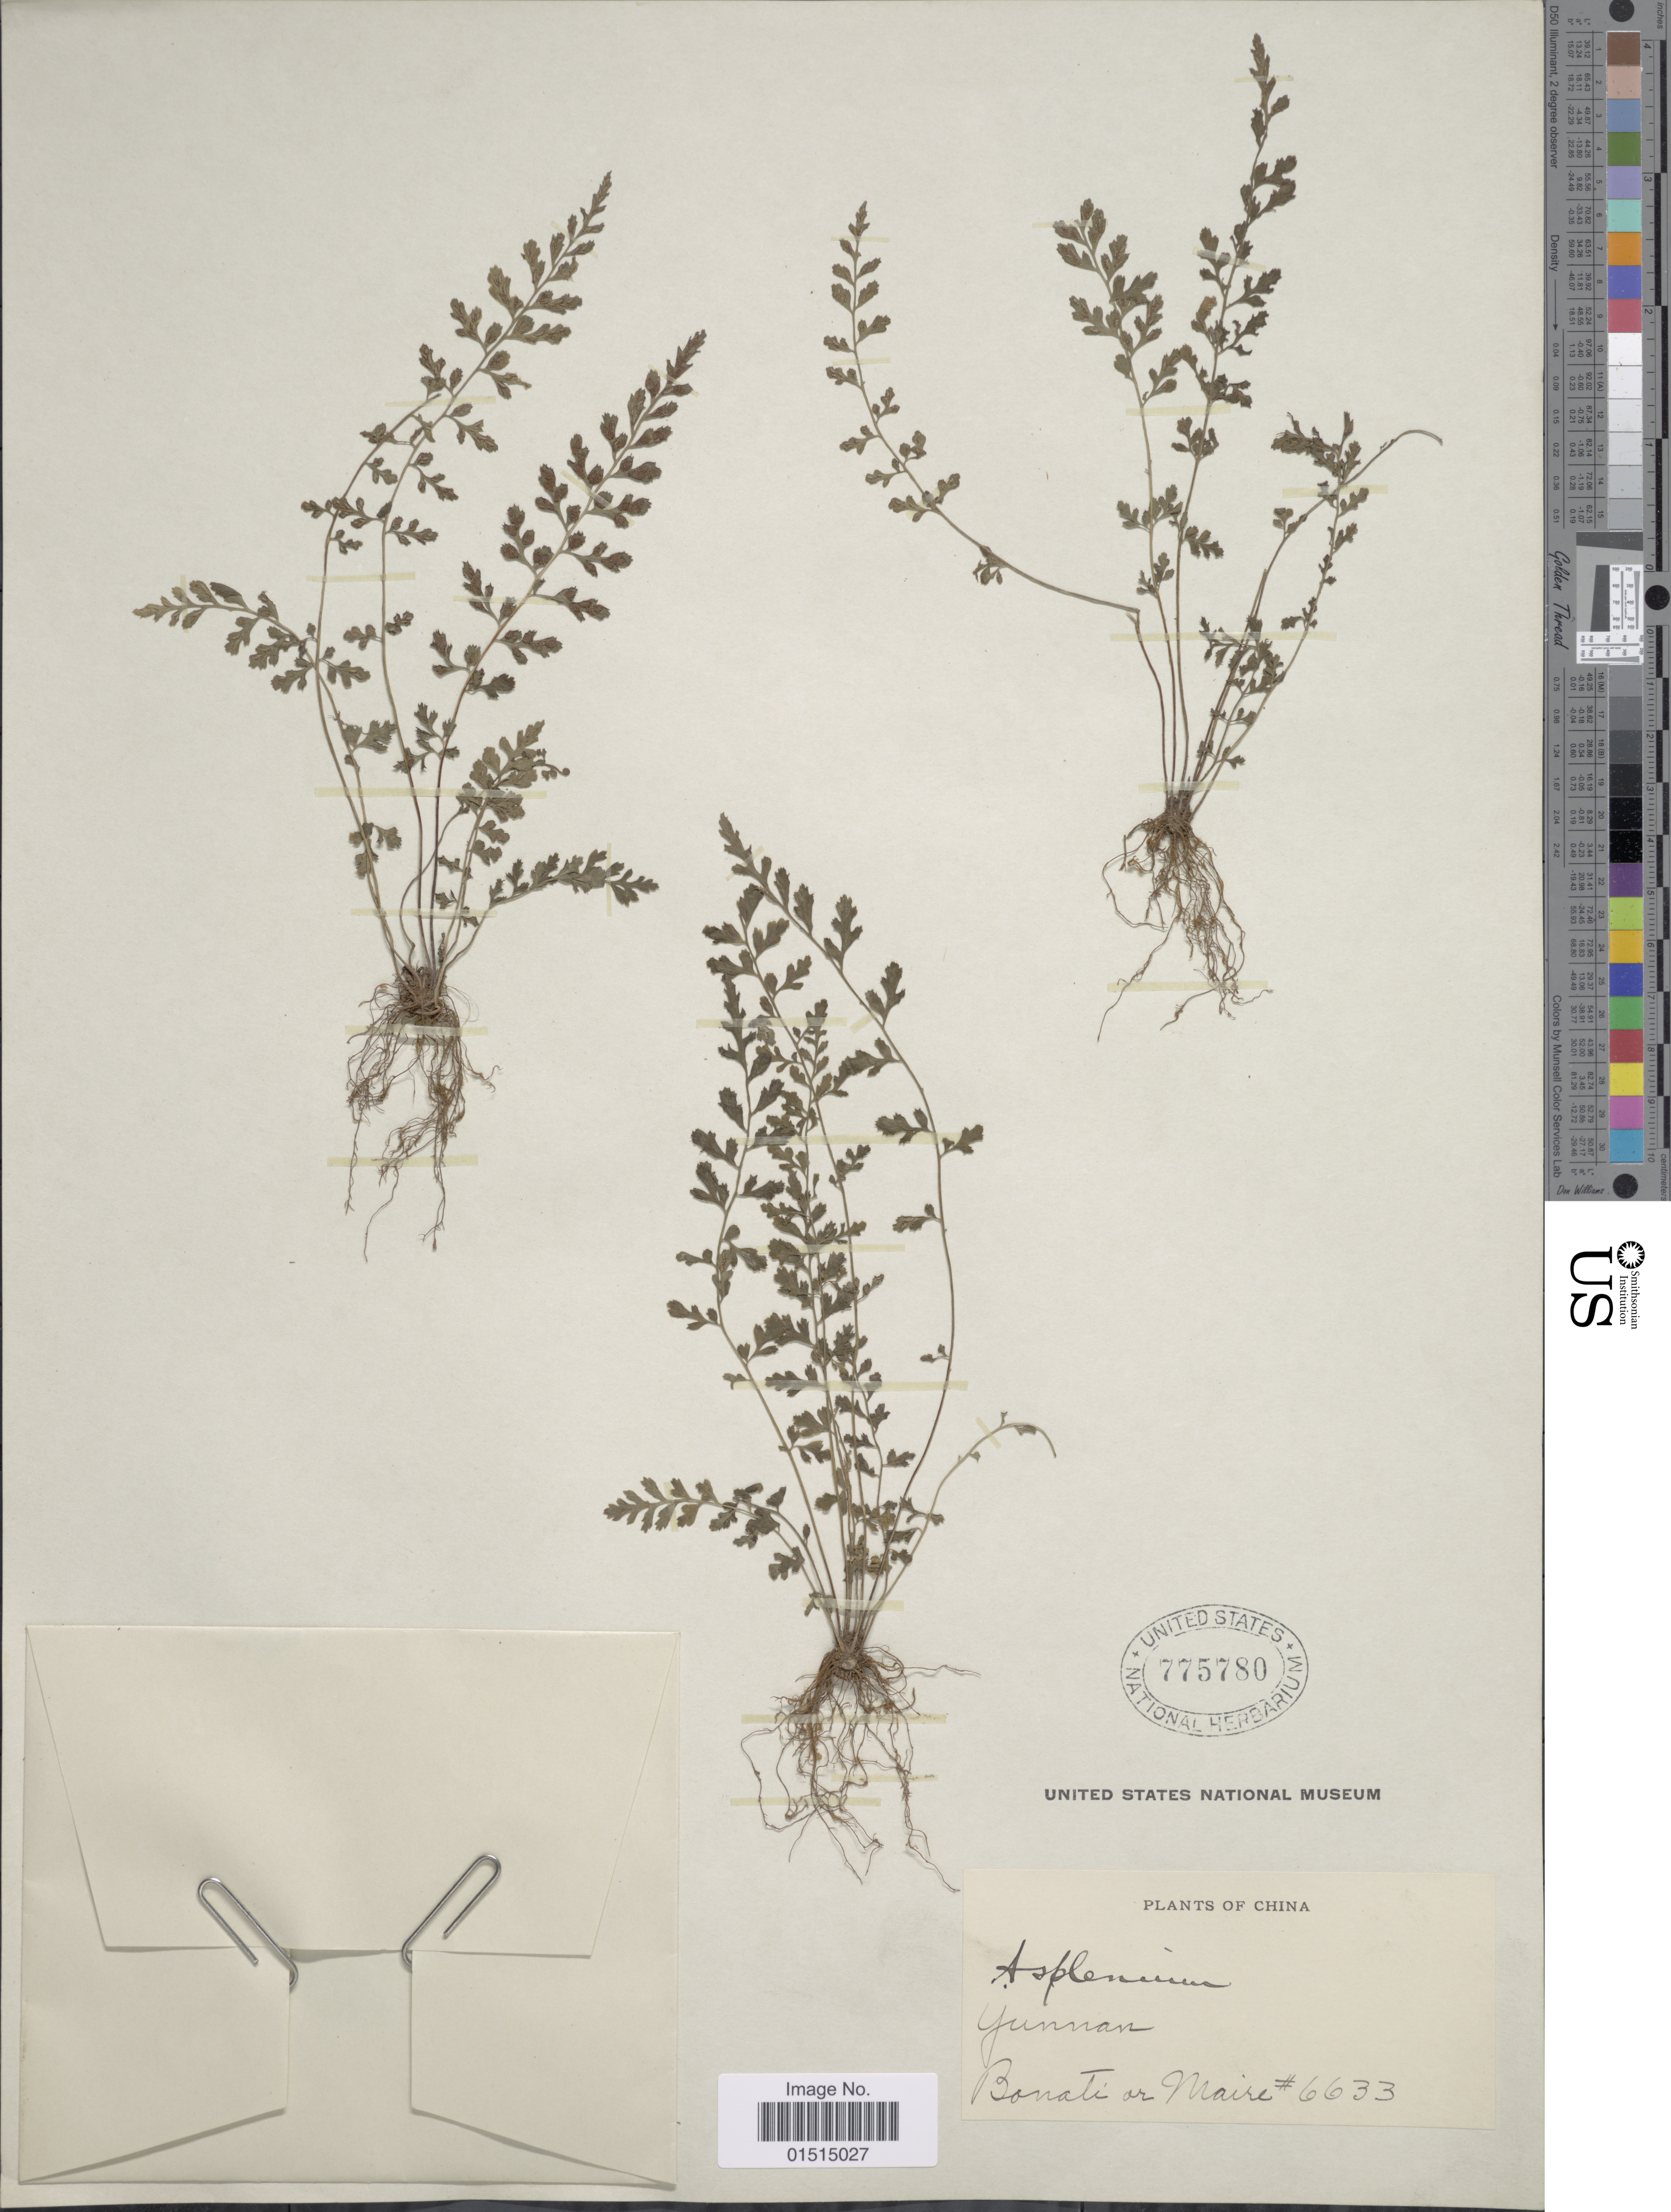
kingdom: Plantae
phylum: Tracheophyta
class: Polypodiopsida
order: Polypodiales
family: Aspleniaceae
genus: Asplenium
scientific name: Asplenium laciniatum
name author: D. Don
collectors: B. Maire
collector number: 6633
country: China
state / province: Yunnan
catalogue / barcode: US 775780